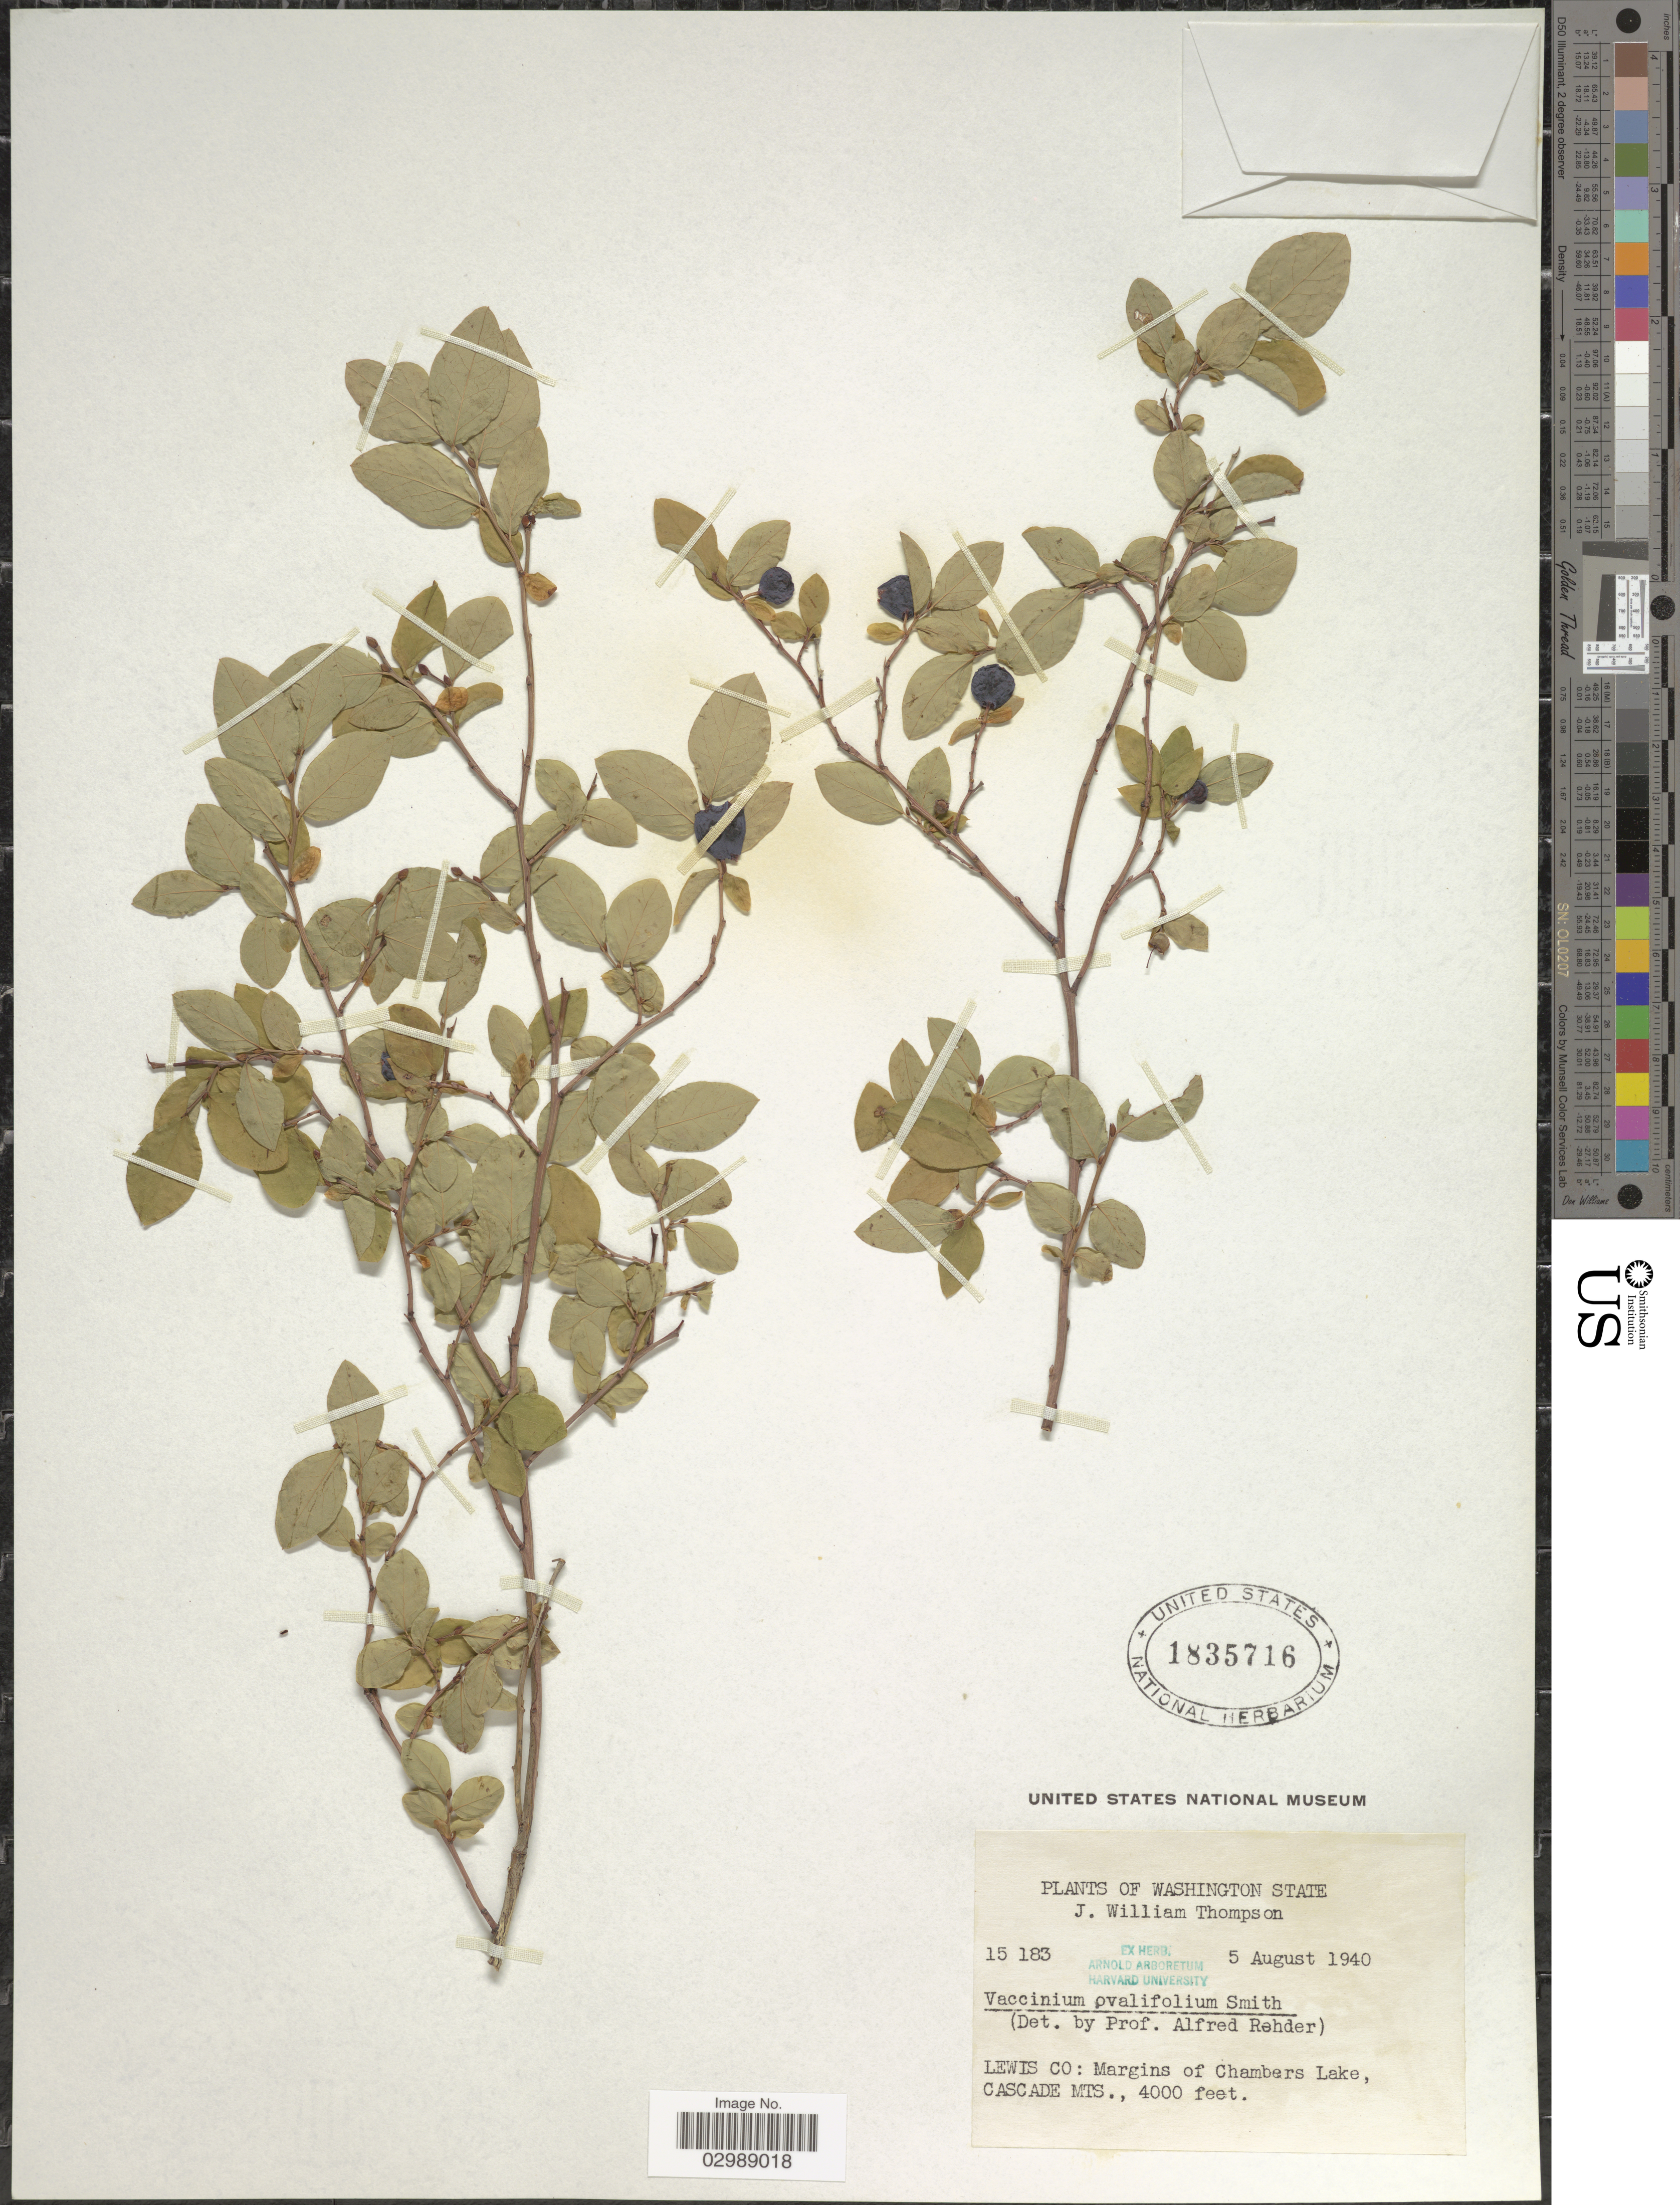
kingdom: Plantae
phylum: Tracheophyta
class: Magnoliopsida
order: Ericales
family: Ericaceae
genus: Vaccinium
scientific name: Vaccinium ovalifolium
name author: Sm.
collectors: J. W. Thompson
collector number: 15183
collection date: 1940-08-05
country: United States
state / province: Washington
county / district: Lewis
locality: Lewis Co: Margins of Chambers Lake, Cascade Mts.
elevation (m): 1219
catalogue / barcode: US 1835716